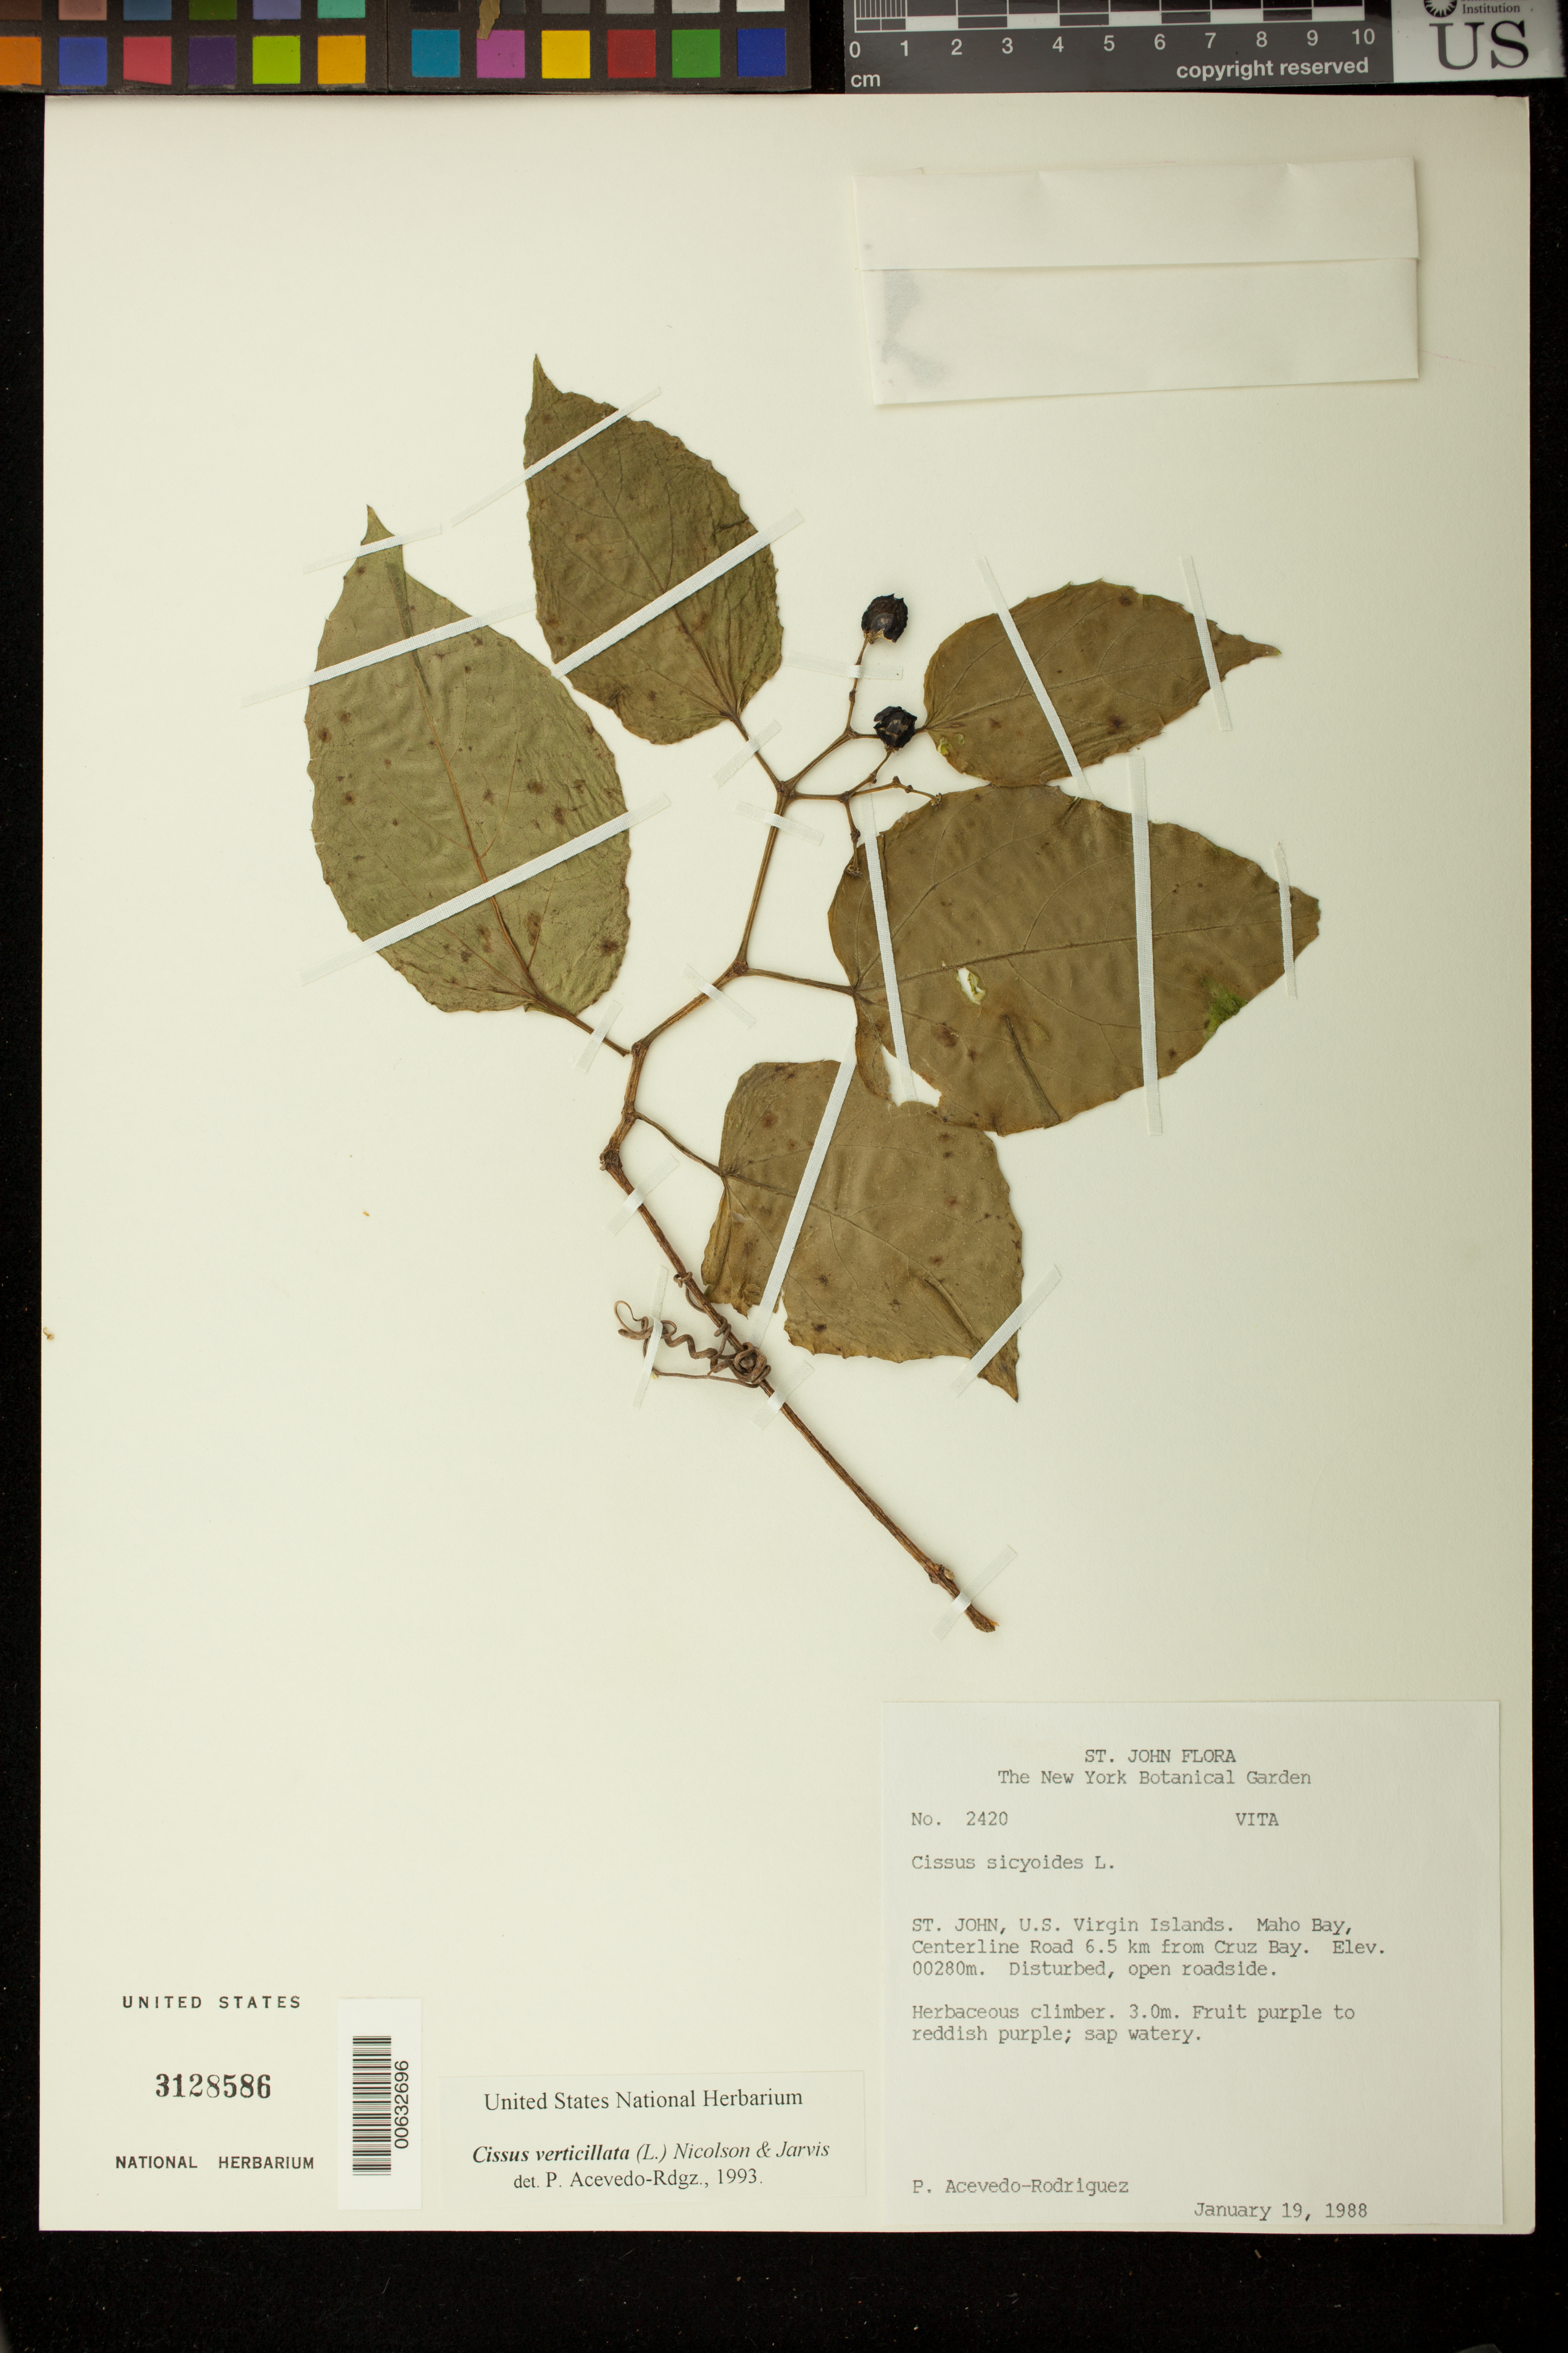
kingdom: Plantae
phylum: Tracheophyta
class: Magnoliopsida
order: Vitales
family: Vitaceae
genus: Cissus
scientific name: Cissus verticillata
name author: (L.) Nicolson & C.E. Jarvis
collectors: P. Acevedo-Rodr.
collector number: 2420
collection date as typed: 19 Jan 1988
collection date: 1988-01-19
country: U.S. Virgin Islands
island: St. John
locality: Maho Bay Quarter; Center Line Road 6.5 km from Cruz Bay.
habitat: Disturbed, open roadside.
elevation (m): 280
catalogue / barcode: US 3128586